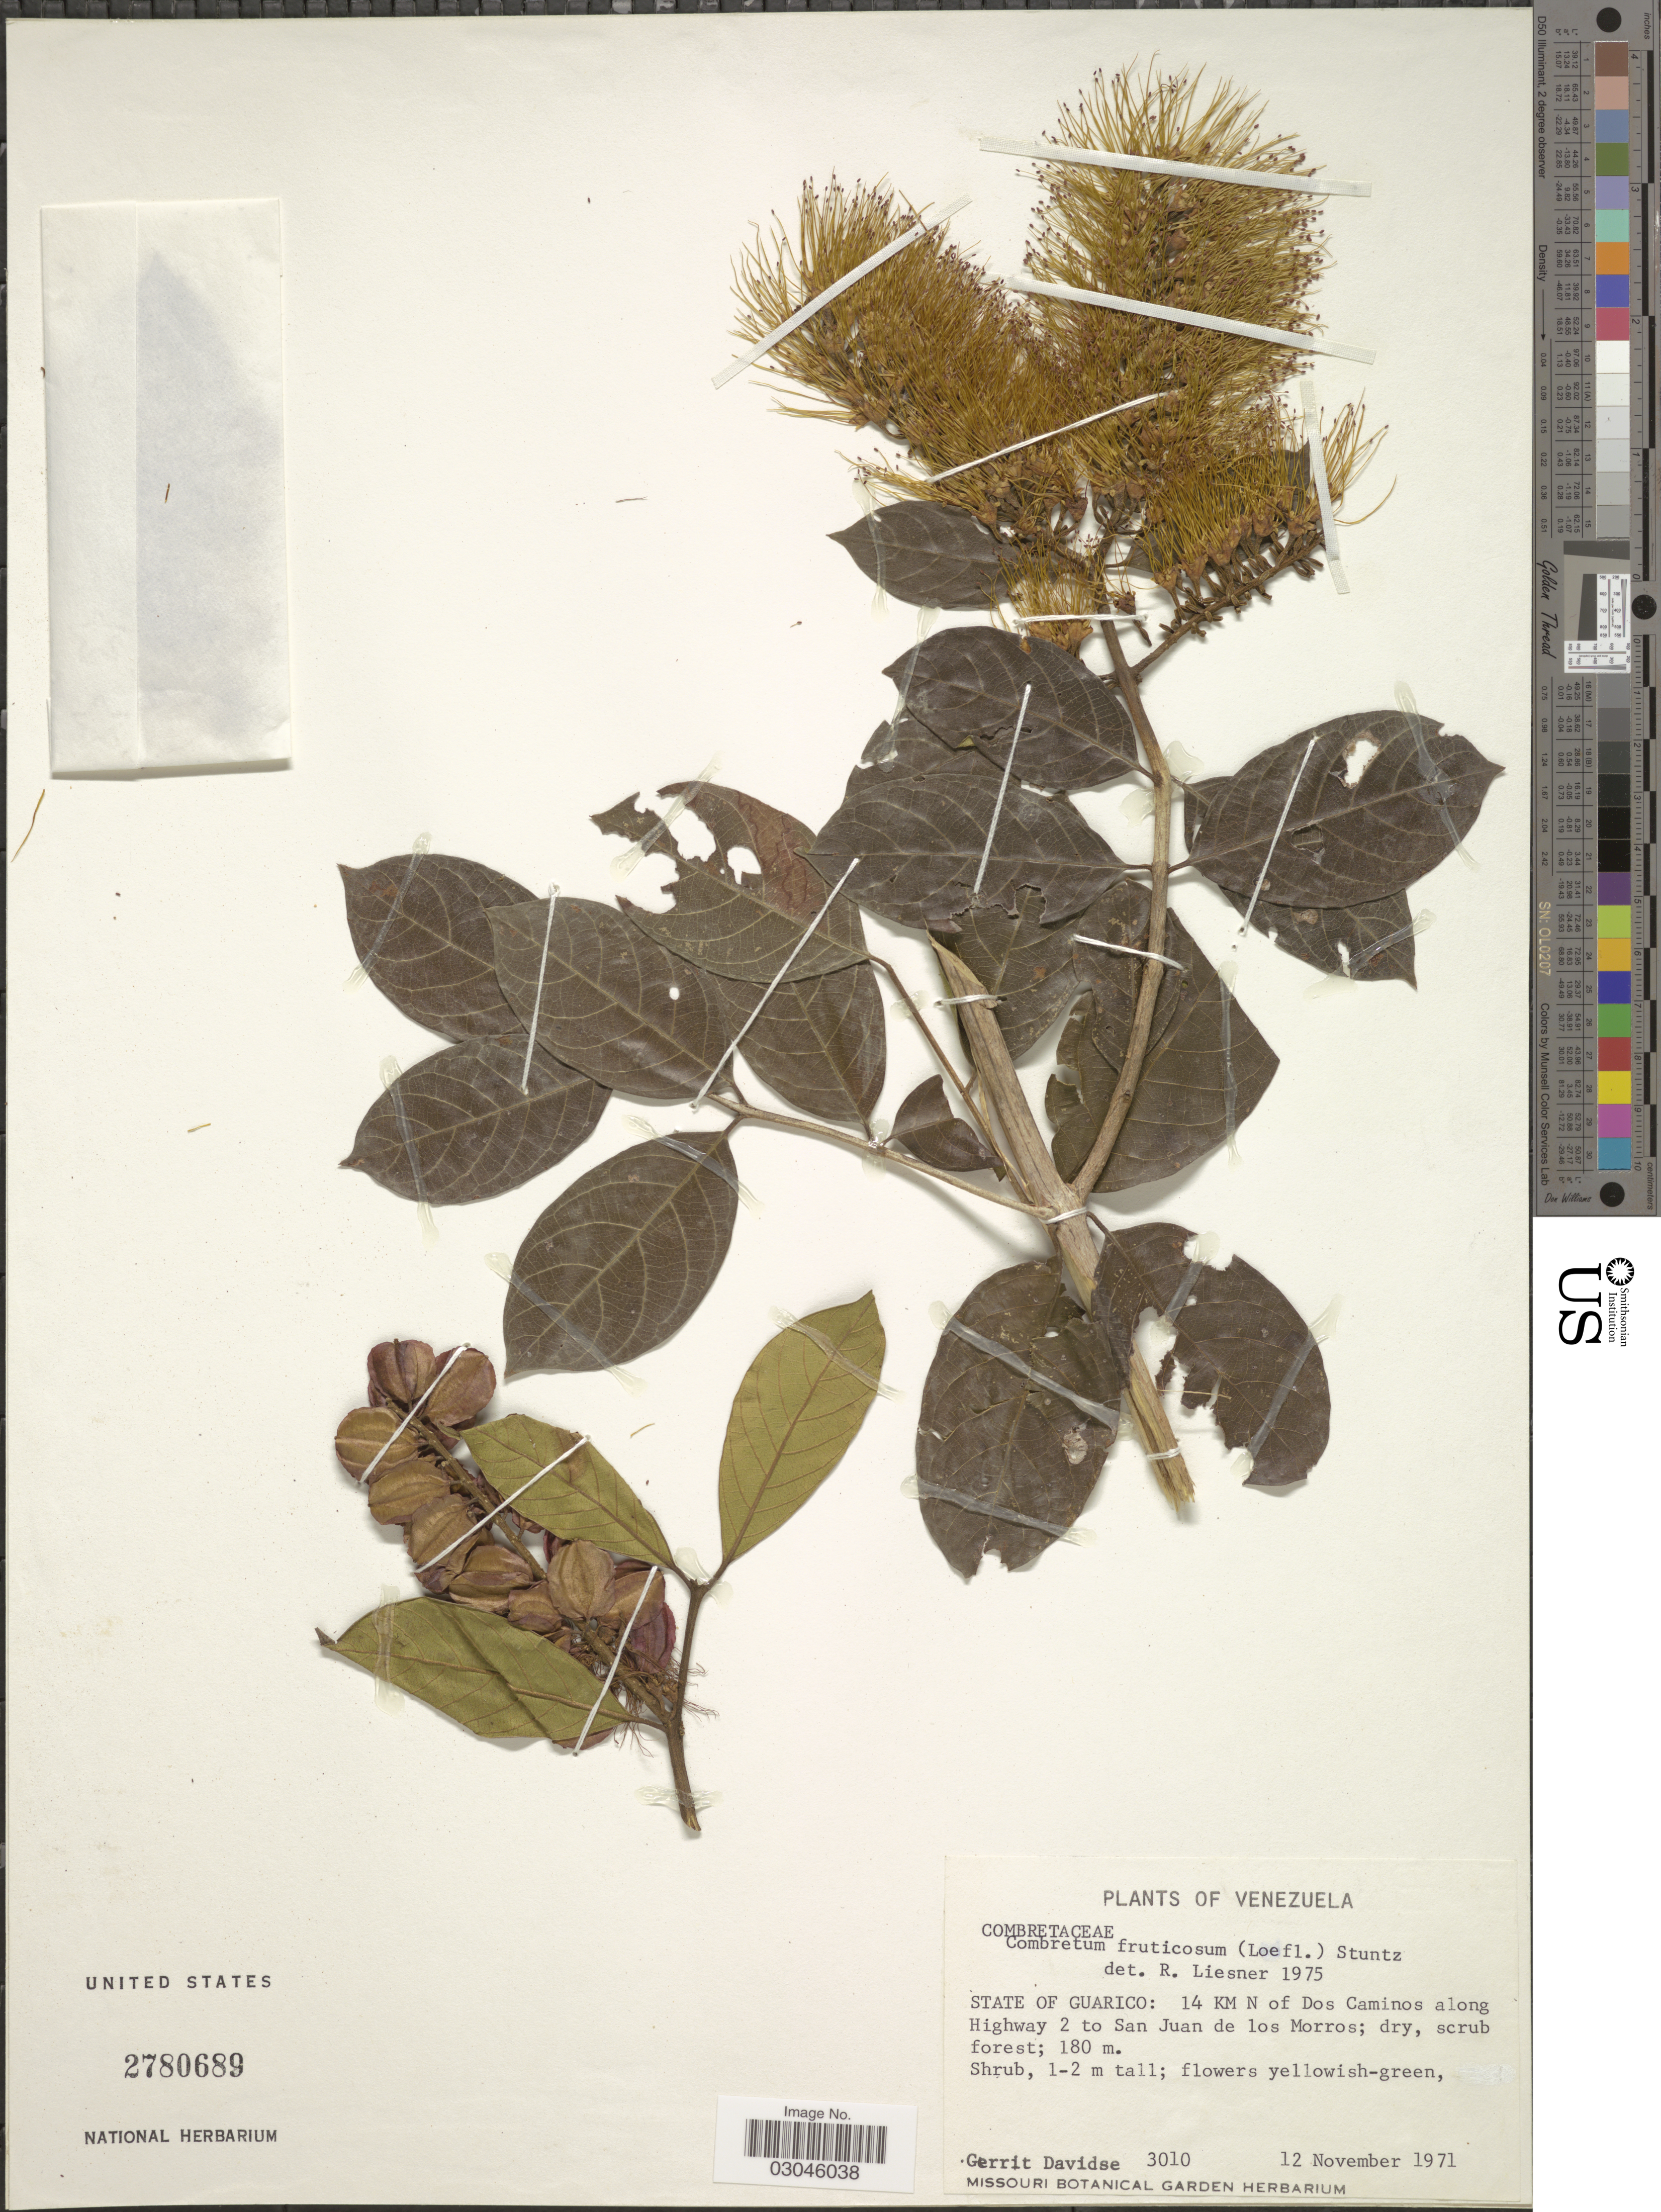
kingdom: Plantae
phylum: Tracheophyta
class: Magnoliopsida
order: Myrtales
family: Combretaceae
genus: Combretum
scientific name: Combretum fruticosum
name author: (Loefl.) Stuntz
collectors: G. Davidse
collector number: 3010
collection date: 1971-11-12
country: Venezuela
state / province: Guárico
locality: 14 KM N of Dos Caminos along Highway 2 to San Juan de los Morros.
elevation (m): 180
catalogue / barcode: US 2780689